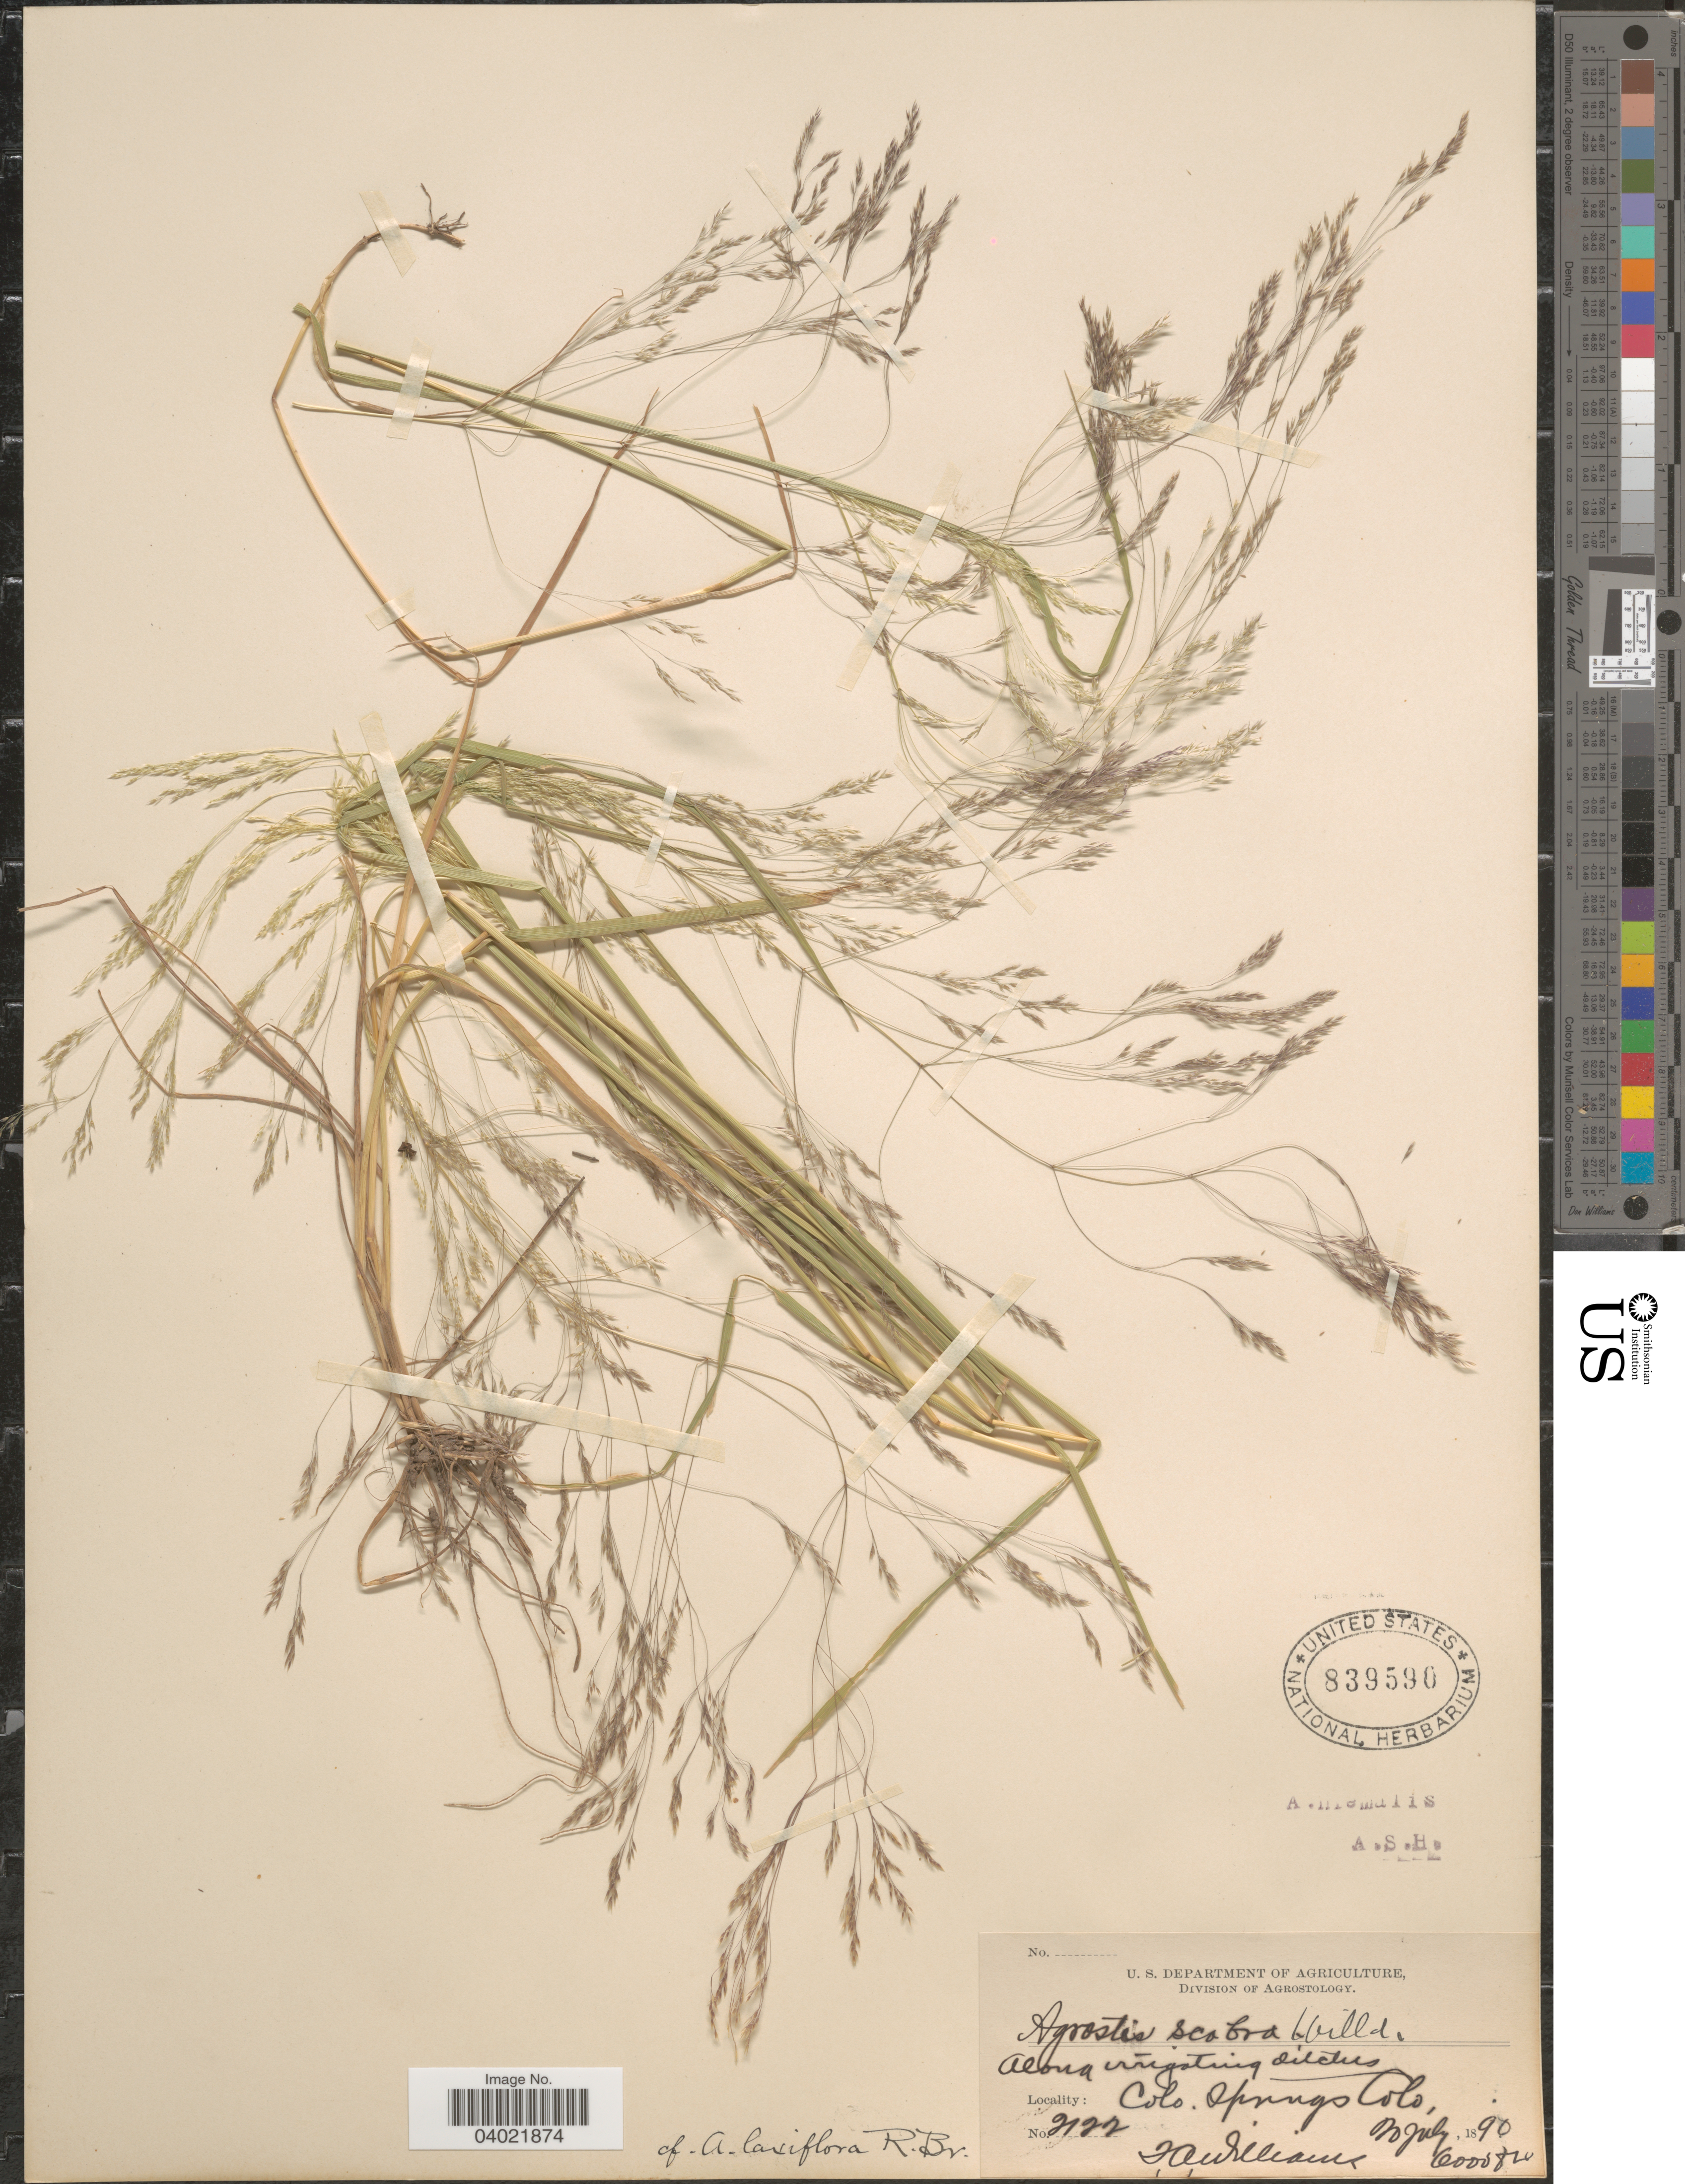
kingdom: Plantae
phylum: Tracheophyta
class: Liliopsida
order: Poales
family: Poaceae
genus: Agrostis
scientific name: Agrostis scabra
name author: Willd.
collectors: T. Williams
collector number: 2122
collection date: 1890-07-20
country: United States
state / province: Colorado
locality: Colo. Springs.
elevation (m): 1829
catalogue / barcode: US 839590